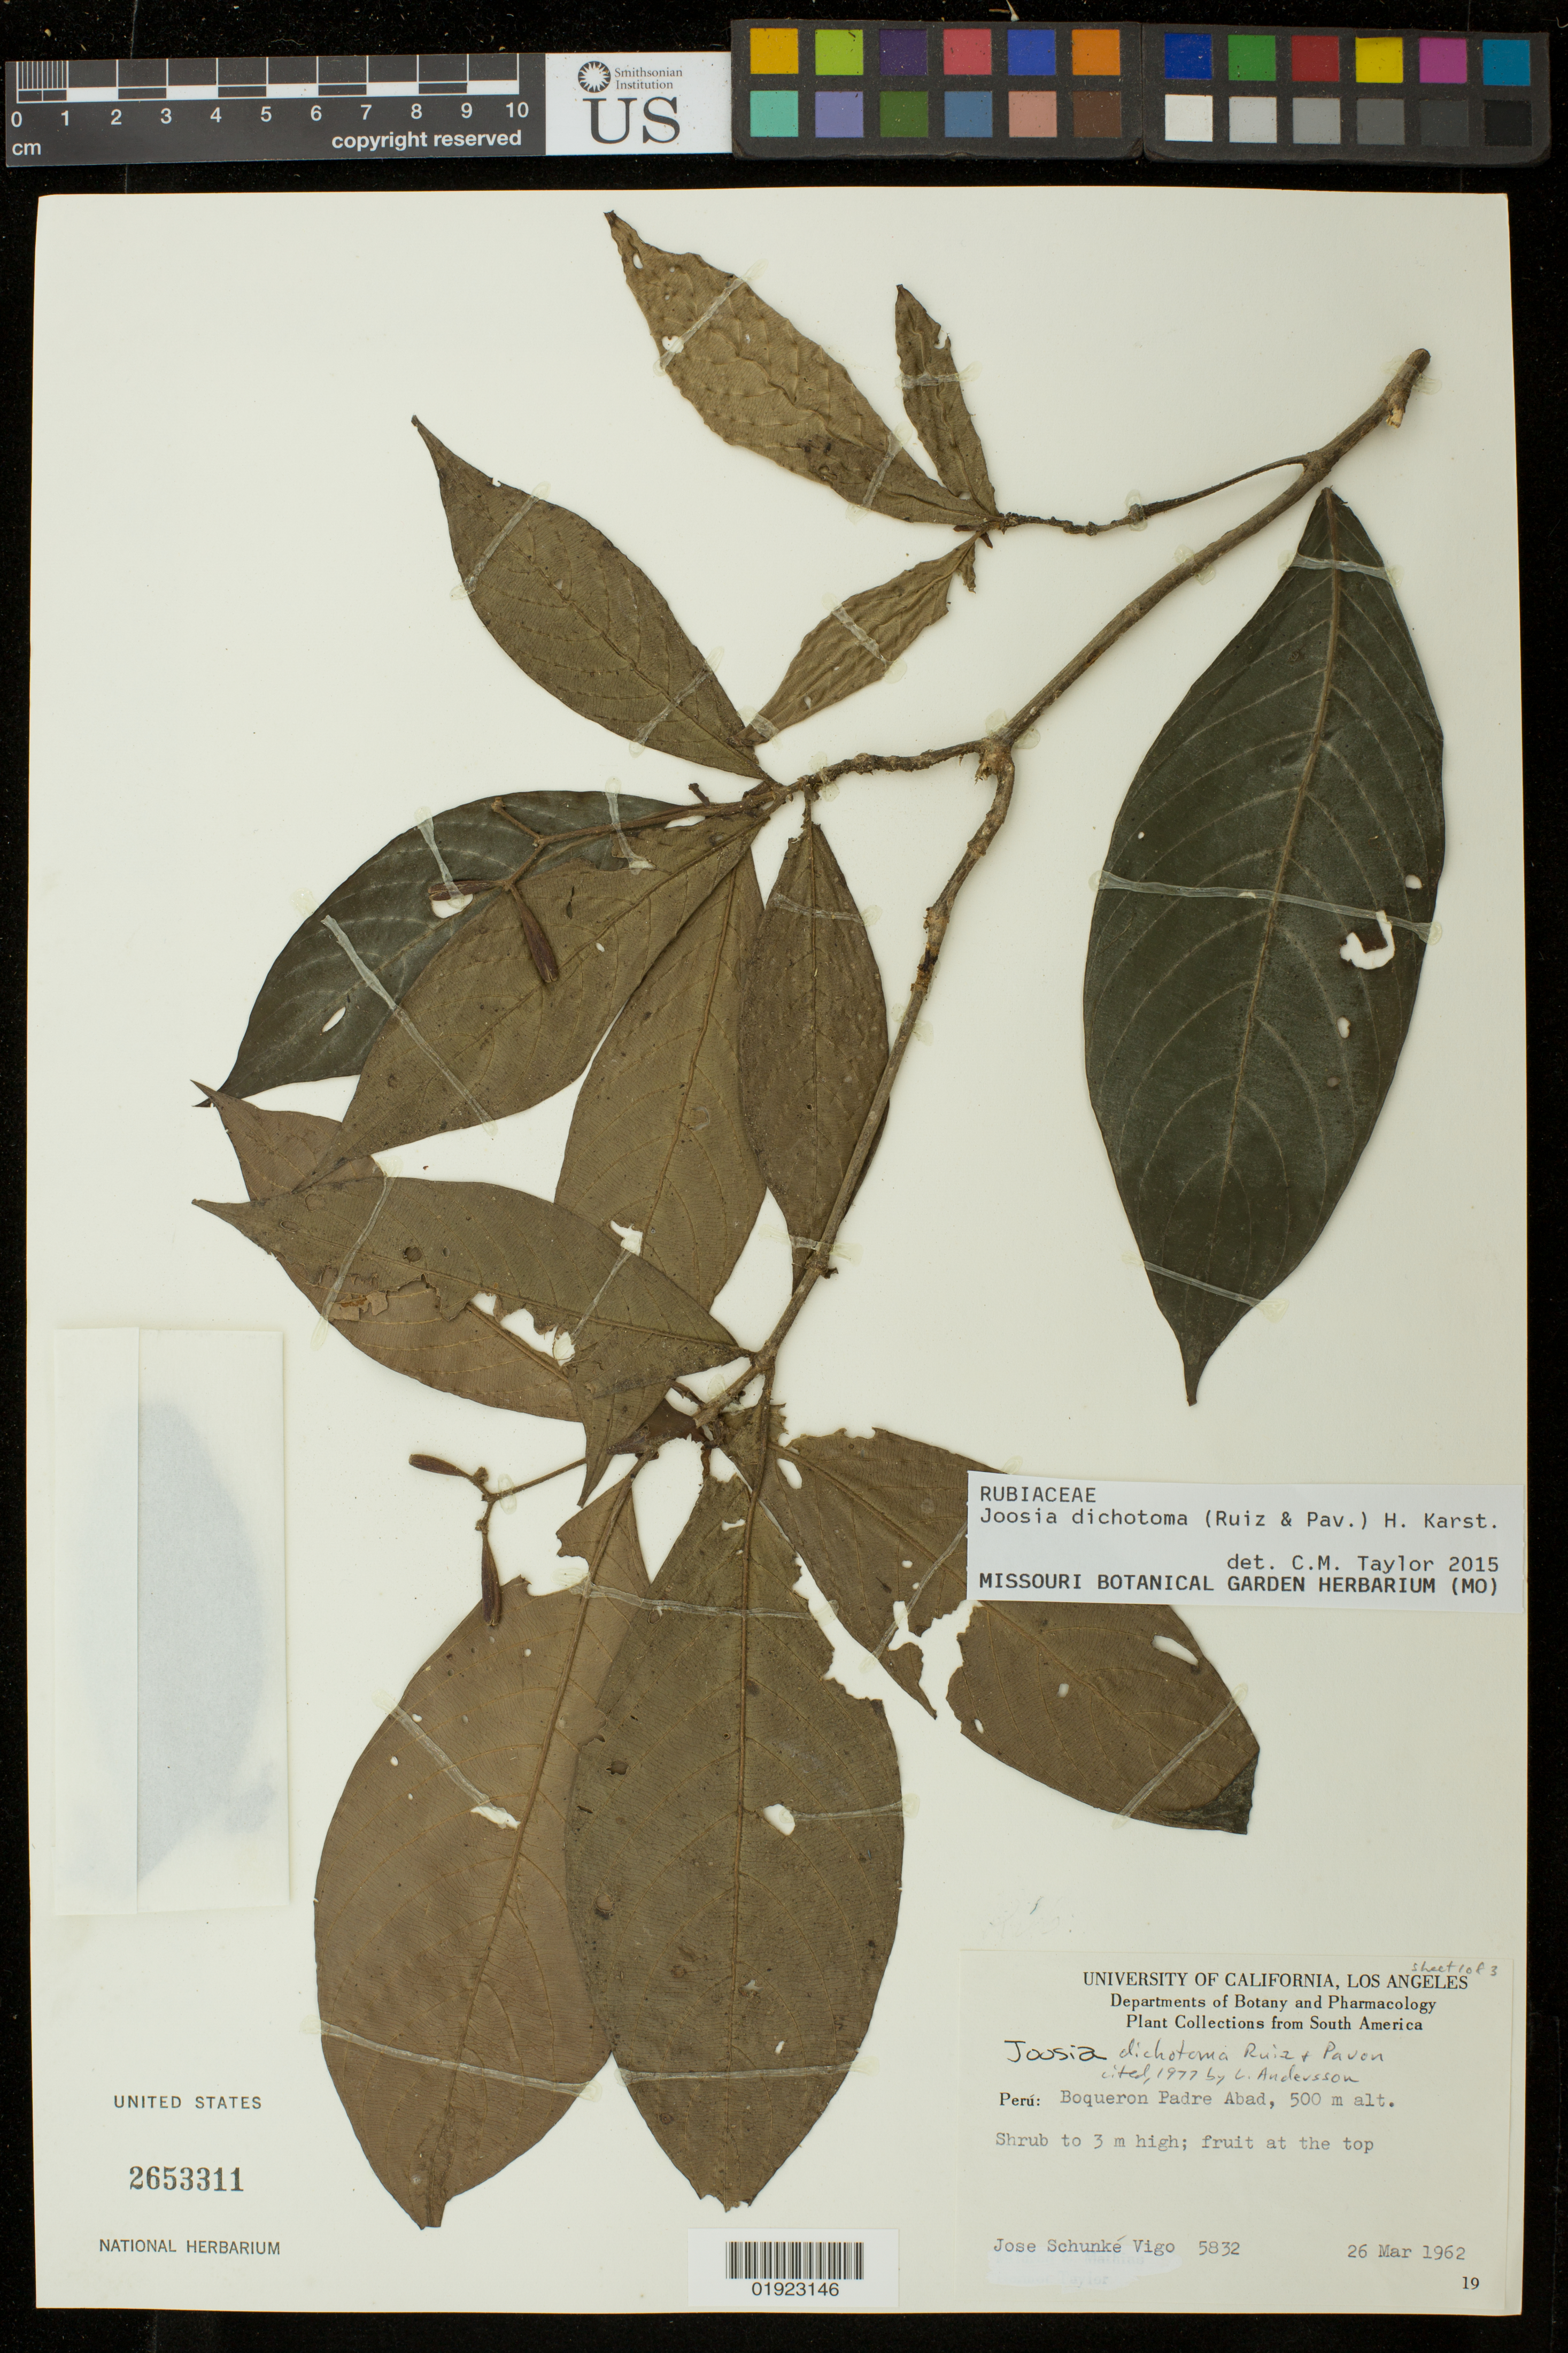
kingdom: Plantae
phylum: Tracheophyta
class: Magnoliopsida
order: Gentianales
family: Rubiaceae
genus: Joosia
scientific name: Joosia dichotoma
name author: (Ruiz & Pav.) H. Karst.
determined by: Taylor, Charlotte M.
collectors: J. Schunke Vigo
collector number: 5832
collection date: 1962-03-26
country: Peru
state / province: Ucayali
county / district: Padre Abad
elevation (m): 500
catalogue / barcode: US 2653311